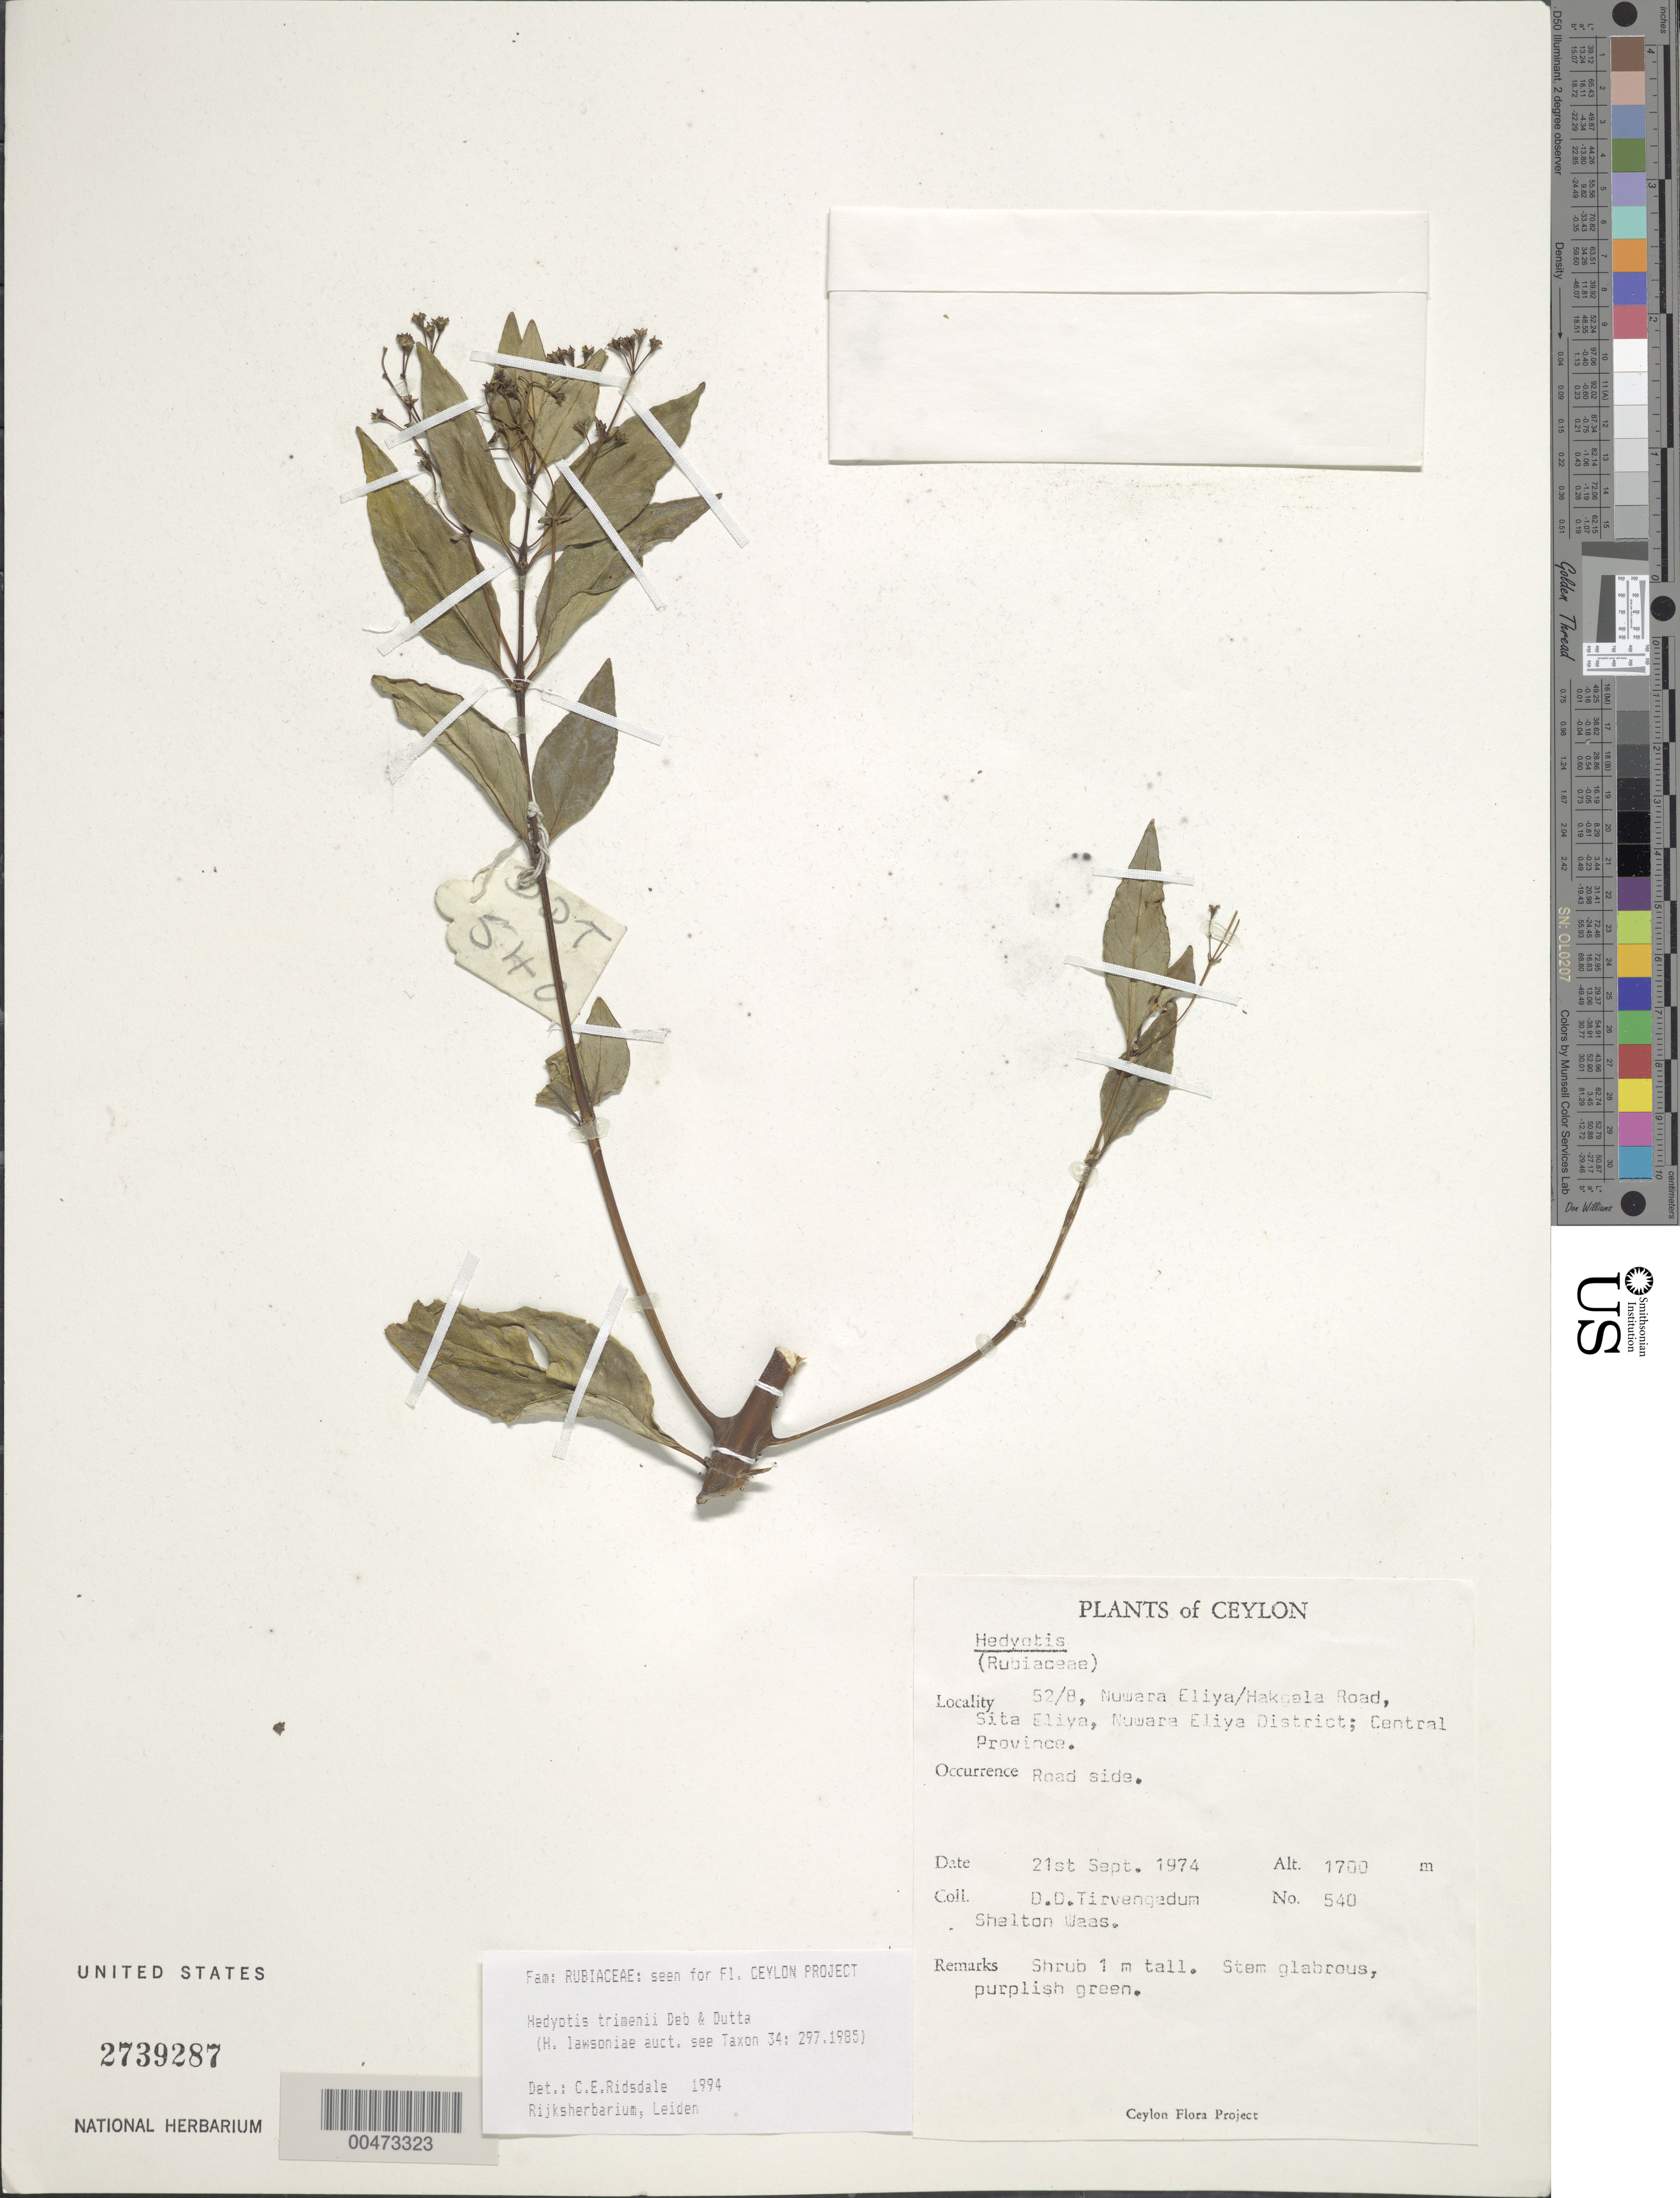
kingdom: Plantae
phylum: Tracheophyta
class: Magnoliopsida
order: Gentianales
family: Rubiaceae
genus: Hedyotis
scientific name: Hedyotis trimenii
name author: Deb & R. Dutta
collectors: D. Tirvengadum & S. Waas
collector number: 540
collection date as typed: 21 Sep 1974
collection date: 1974-09-21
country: Sri Lanka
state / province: Central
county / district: Nuwara Eliya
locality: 52/8, Nuwara Eliya/Hakgala Rd, Sita Eliya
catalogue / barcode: US 2739287